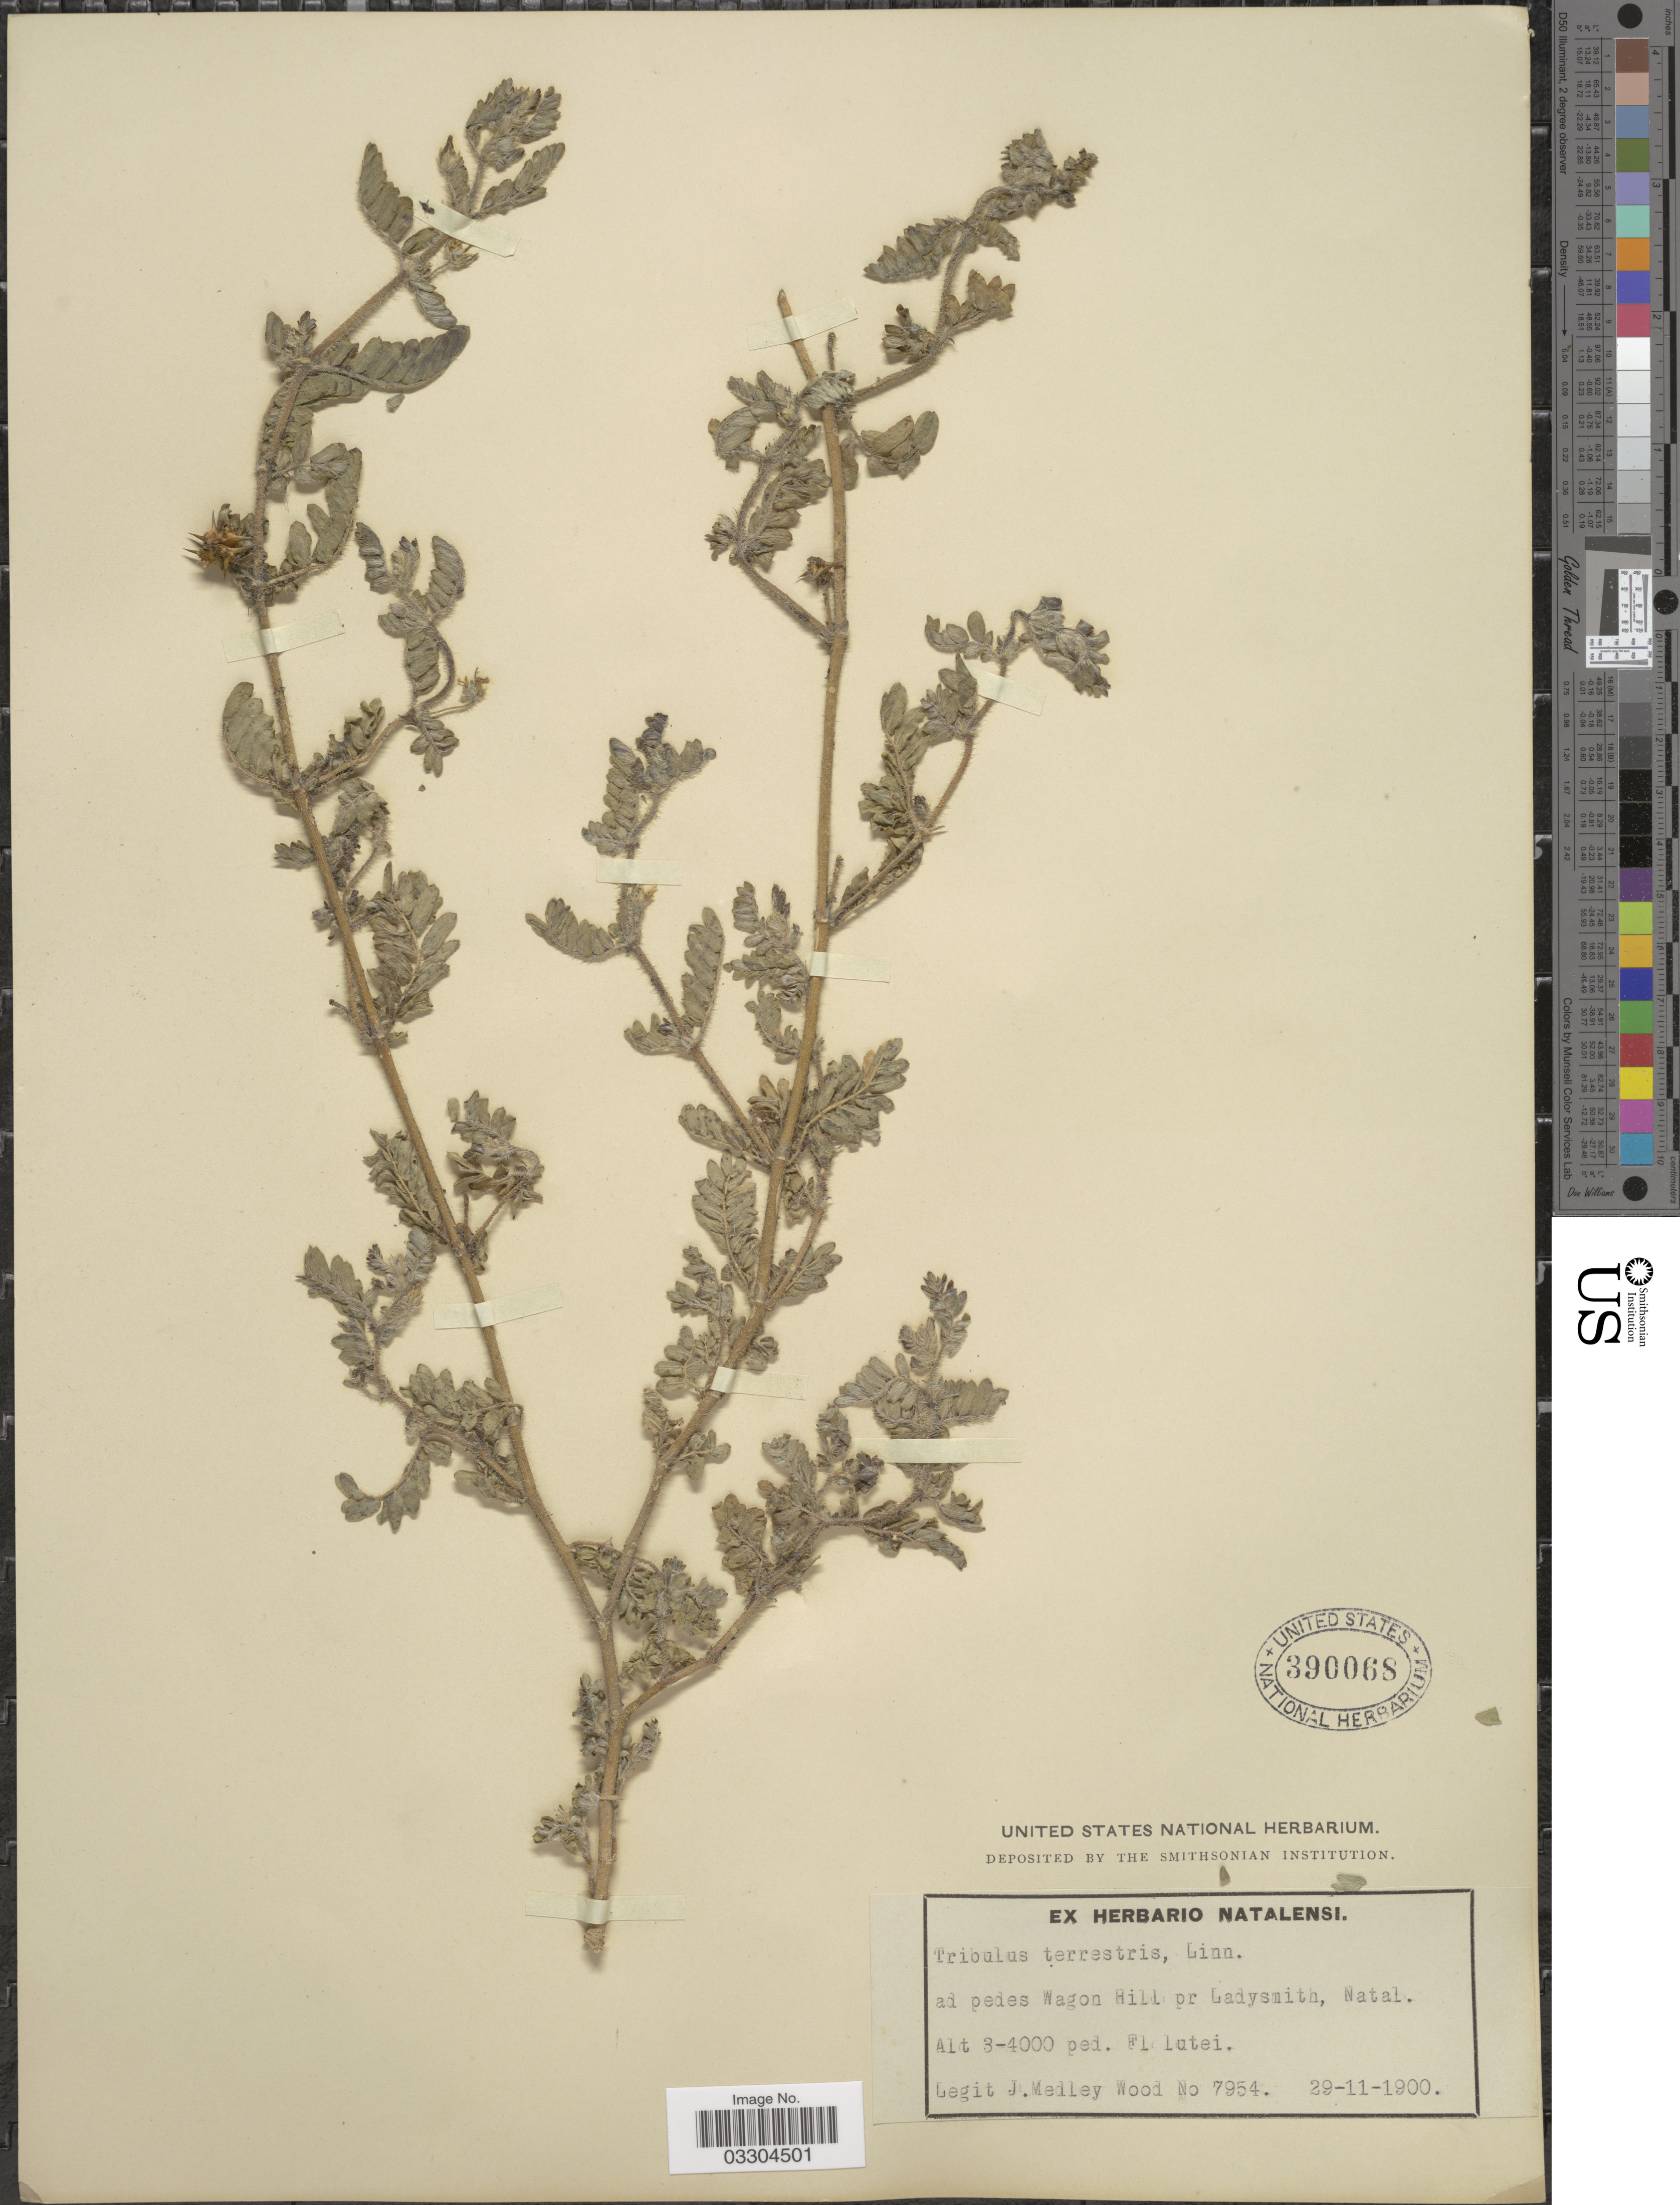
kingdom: Plantae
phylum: Tracheophyta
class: Magnoliopsida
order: Zygophyllales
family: Zygophyllaceae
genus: Tribulus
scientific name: Tribulus terrestris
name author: L.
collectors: J. Medley Wood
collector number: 7954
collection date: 1900-11-29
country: South Africa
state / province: KwaZulu-Natal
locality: Ad pedes Wagon Hill pr Ladysmith, Natal.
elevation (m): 914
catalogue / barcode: US 390068